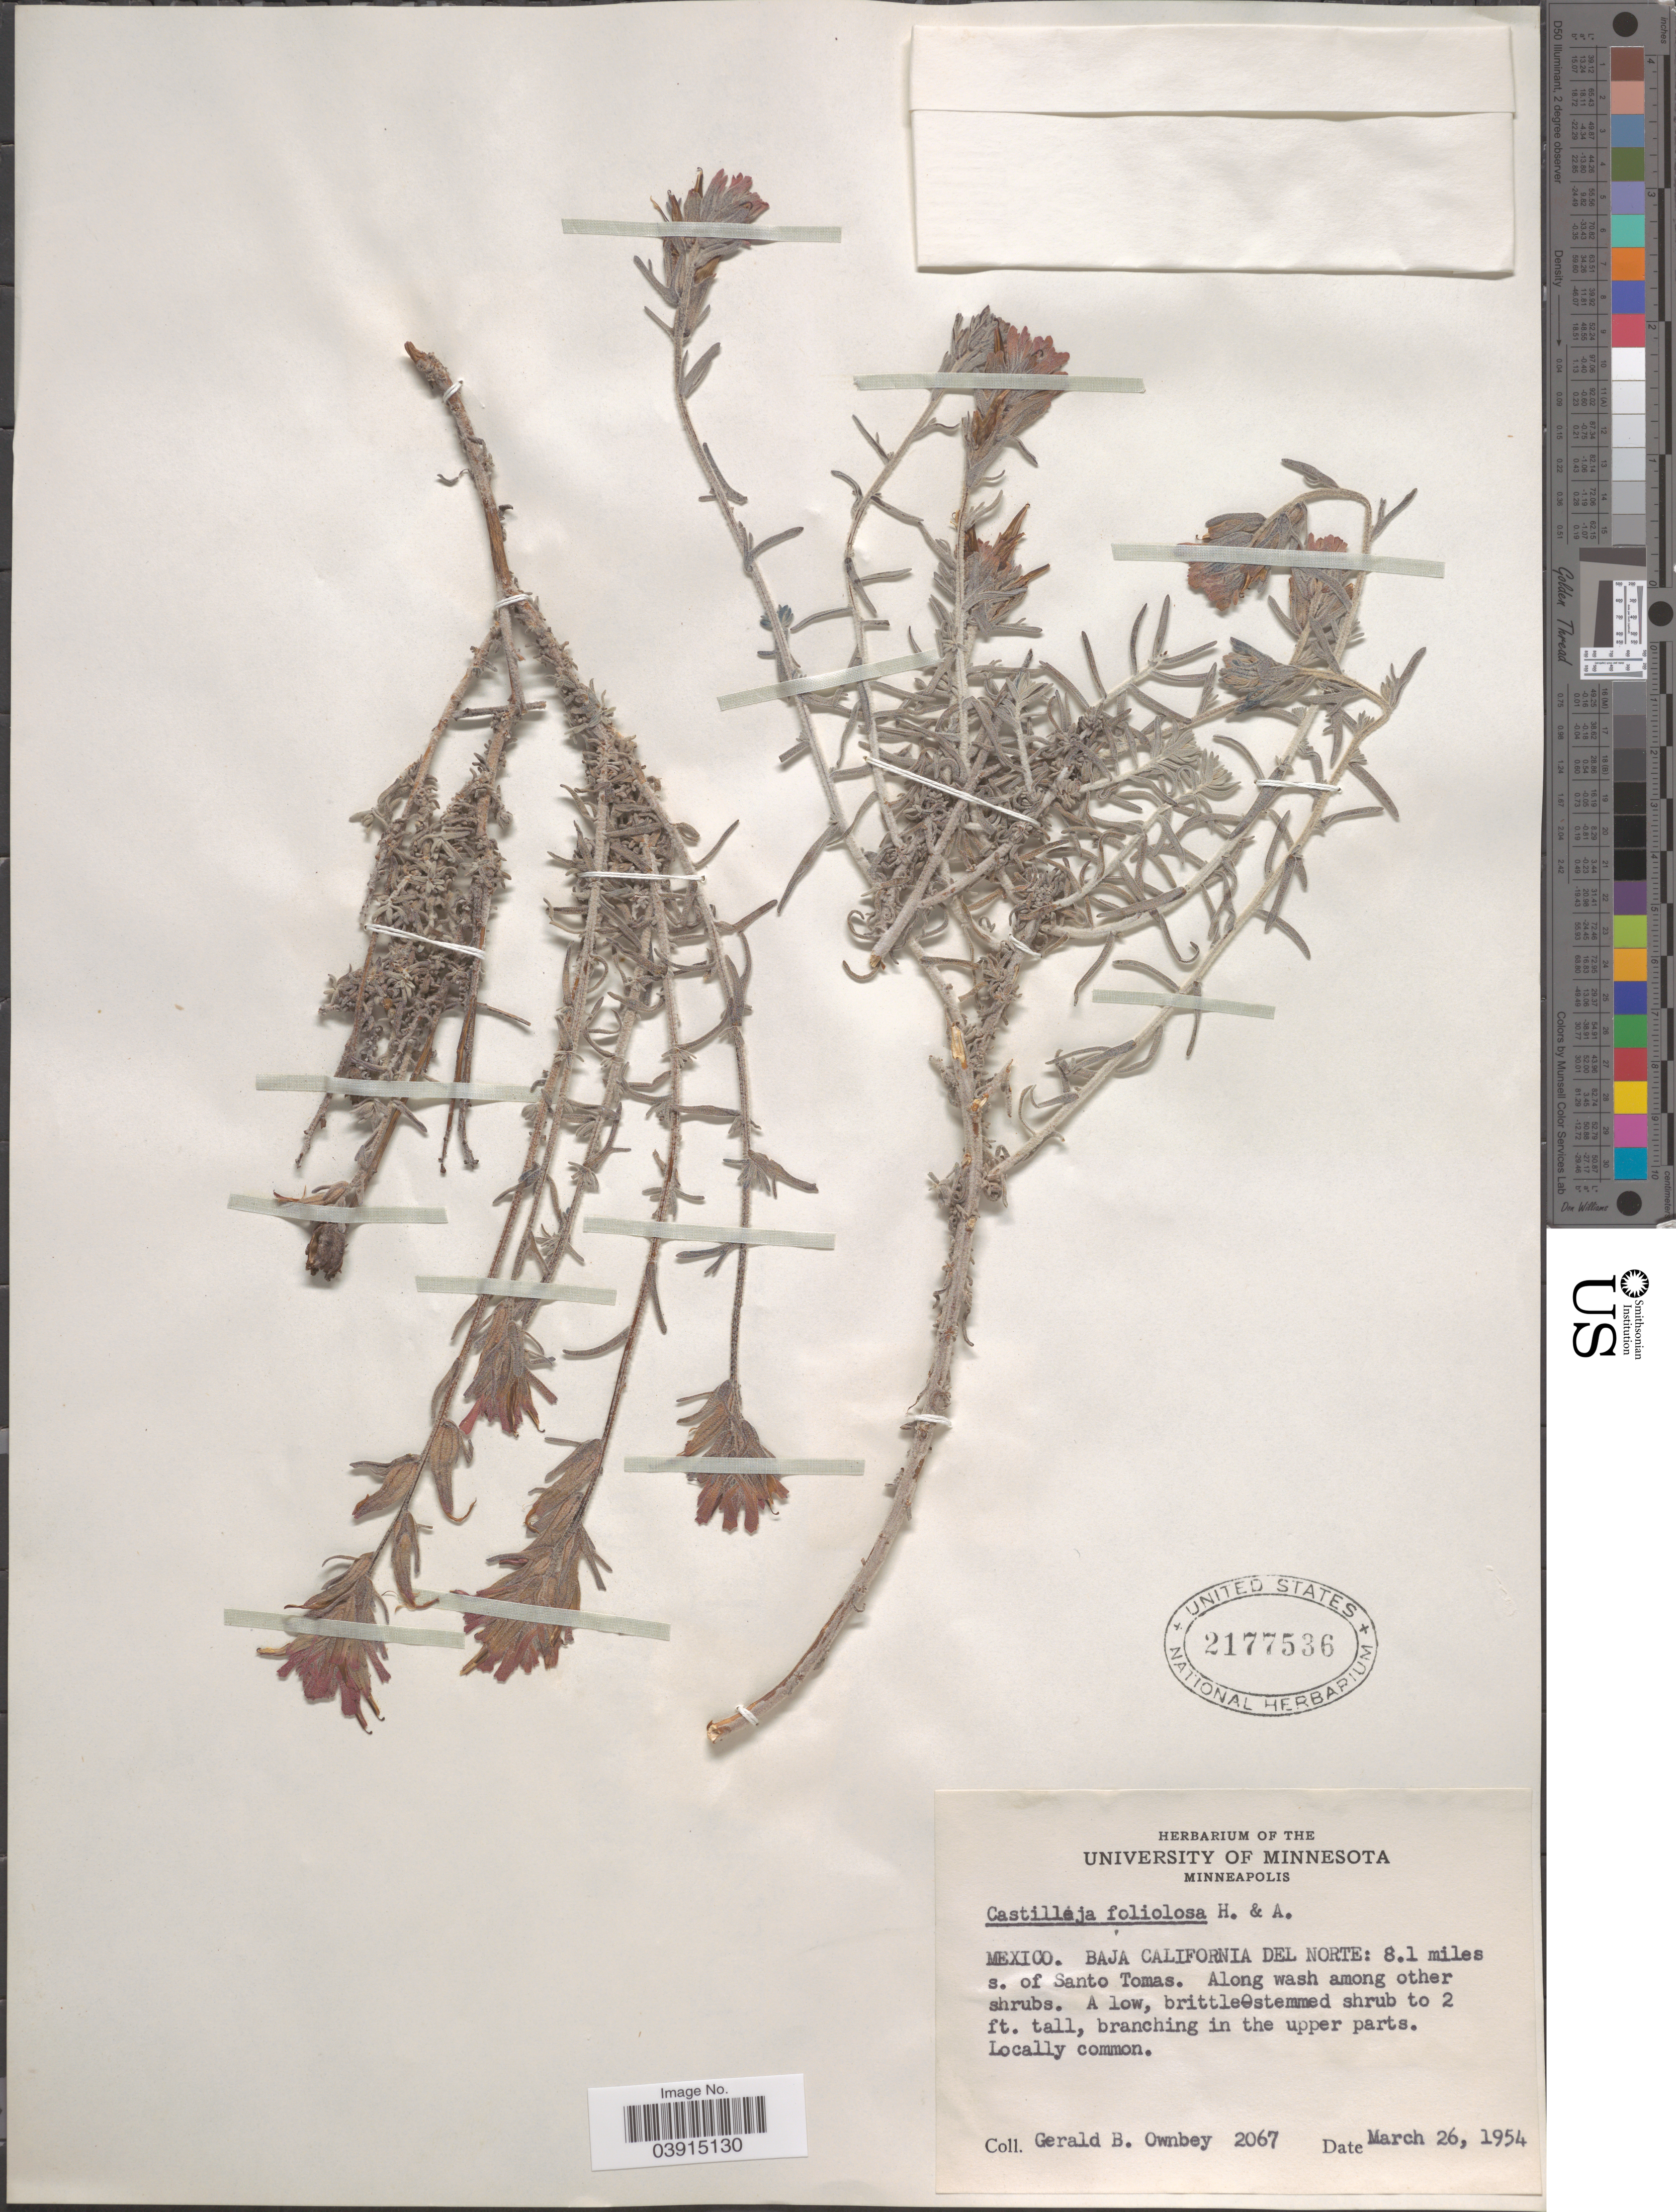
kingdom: Plantae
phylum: Tracheophyta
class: Magnoliopsida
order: Lamiales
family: Orobanchaceae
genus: Castilleja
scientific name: Castilleja foliolosa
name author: Hook. f.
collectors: G. B. Ownbey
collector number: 2067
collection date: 1954-03-26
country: Mexico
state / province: Baja California Norte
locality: Baja California del Norte: 8.1 miles s. of Santo Tomas. Along wash among other shrubs.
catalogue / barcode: US 2177536